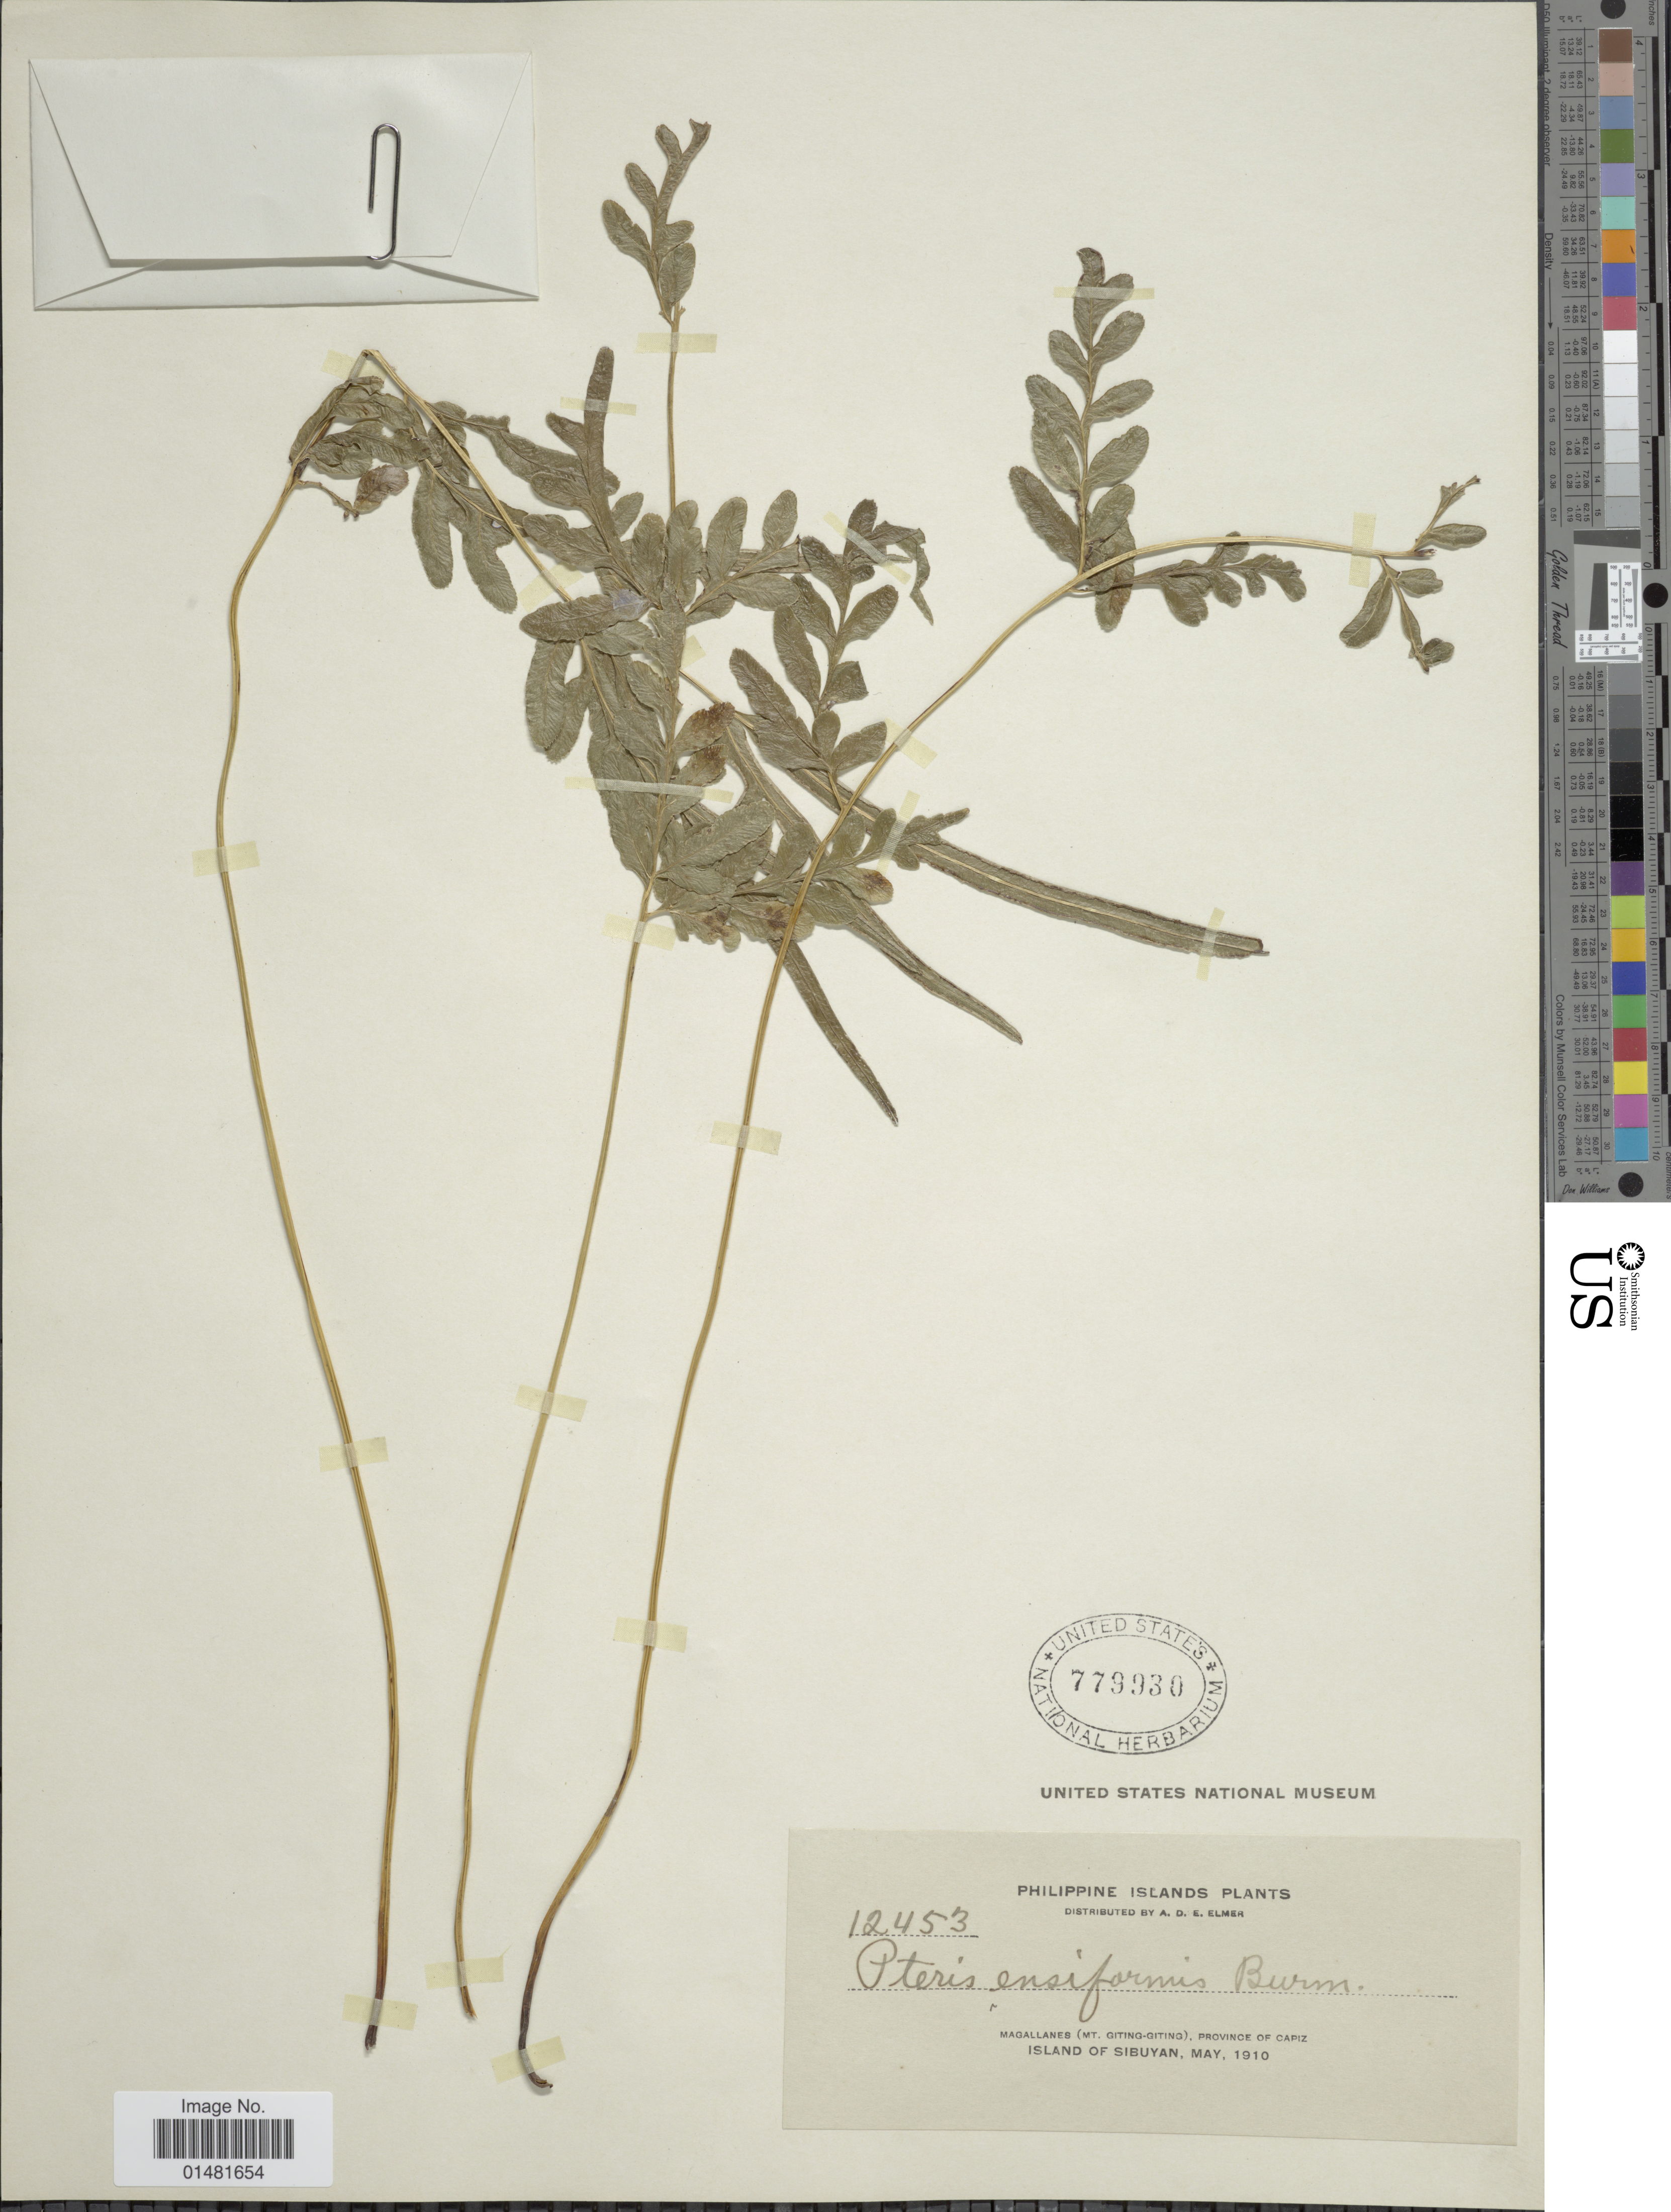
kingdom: Plantae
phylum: Tracheophyta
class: Polypodiopsida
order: Polypodiales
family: Pteridaceae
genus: Pteris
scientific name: Pteris ensiformis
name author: Burm. f.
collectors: A. D. E. Elmer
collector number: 12453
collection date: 1910-05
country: Philippines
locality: Philippine Islands, Magallanes (Mt. Giting-giting), Province of Capiz, Island of Sibuyan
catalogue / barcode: US 779930